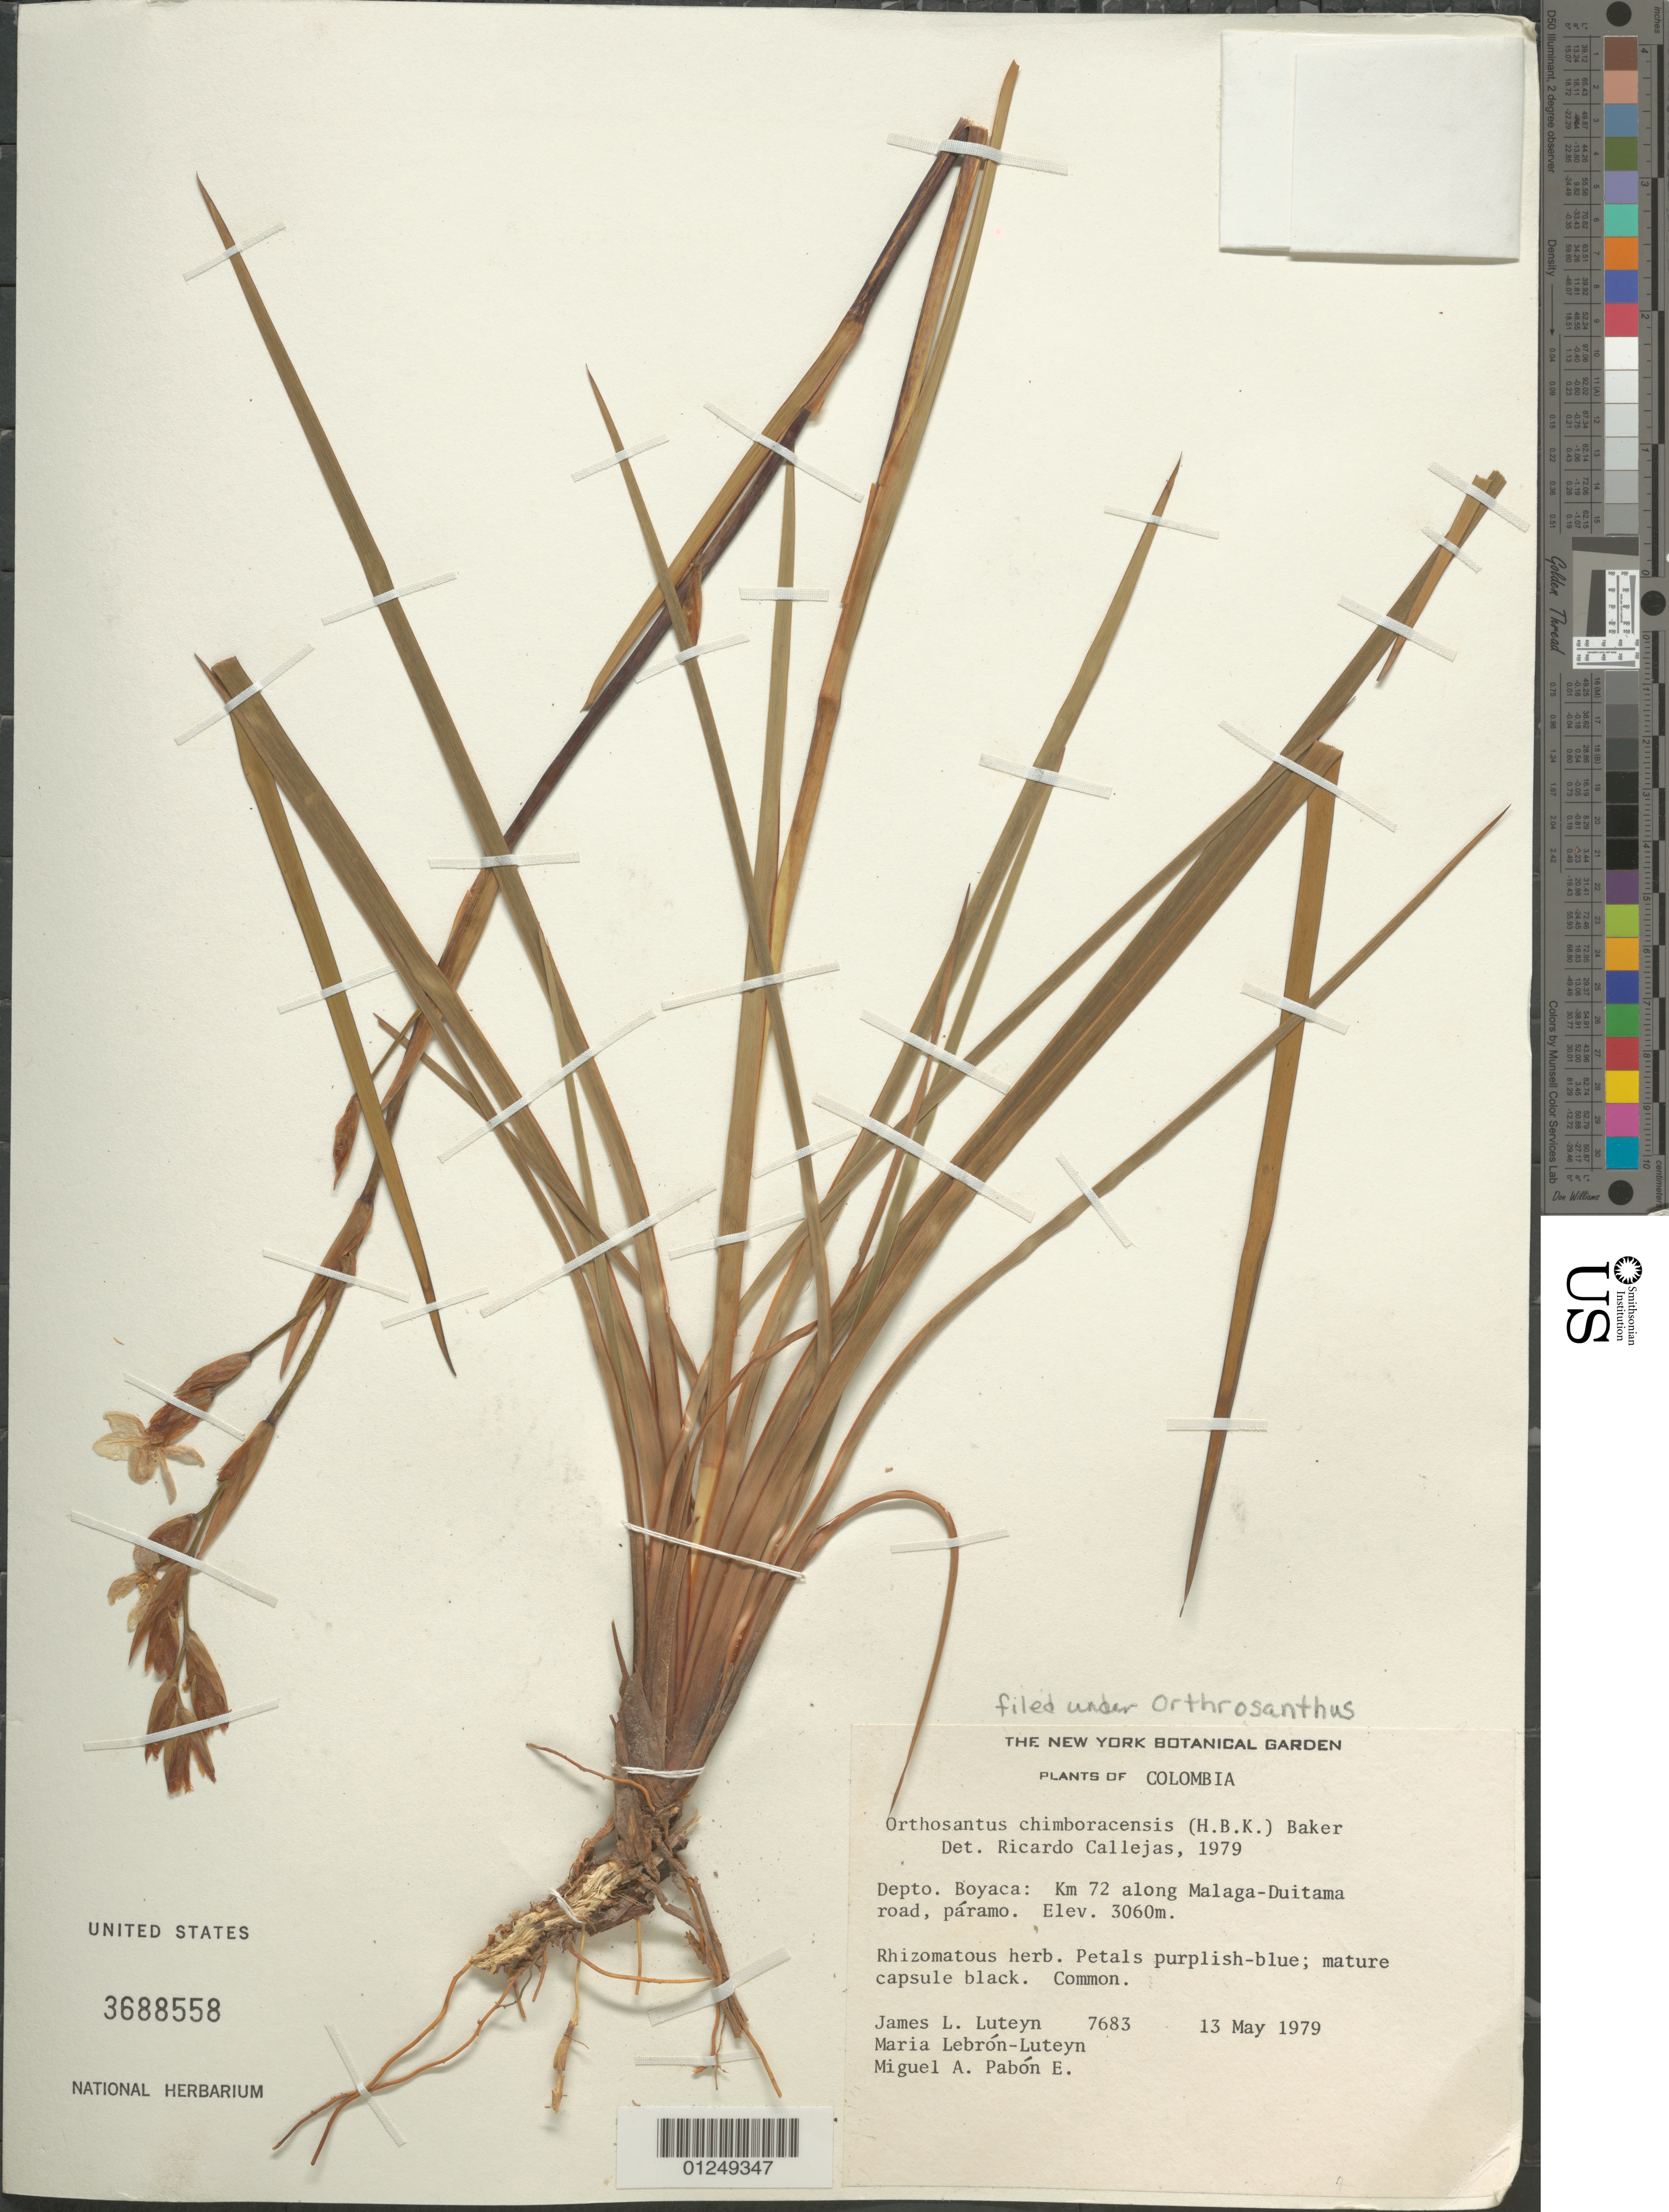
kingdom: Plantae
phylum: Tracheophyta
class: Liliopsida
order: Asparagales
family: Iridaceae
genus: Orthrosanthus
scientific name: Orthrosanthus chimboracensis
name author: (Kunth) Baker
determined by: Callejas, Ricardo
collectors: J. L. Luteyn, M. L. Lebrón-Luteyn & M. A. Pabon E.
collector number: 7683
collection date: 1979-05-13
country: Colombia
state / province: Boyacá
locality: Km 72 along Malaga-Duitama road.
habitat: Páramo.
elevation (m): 3060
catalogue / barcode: US 3688558